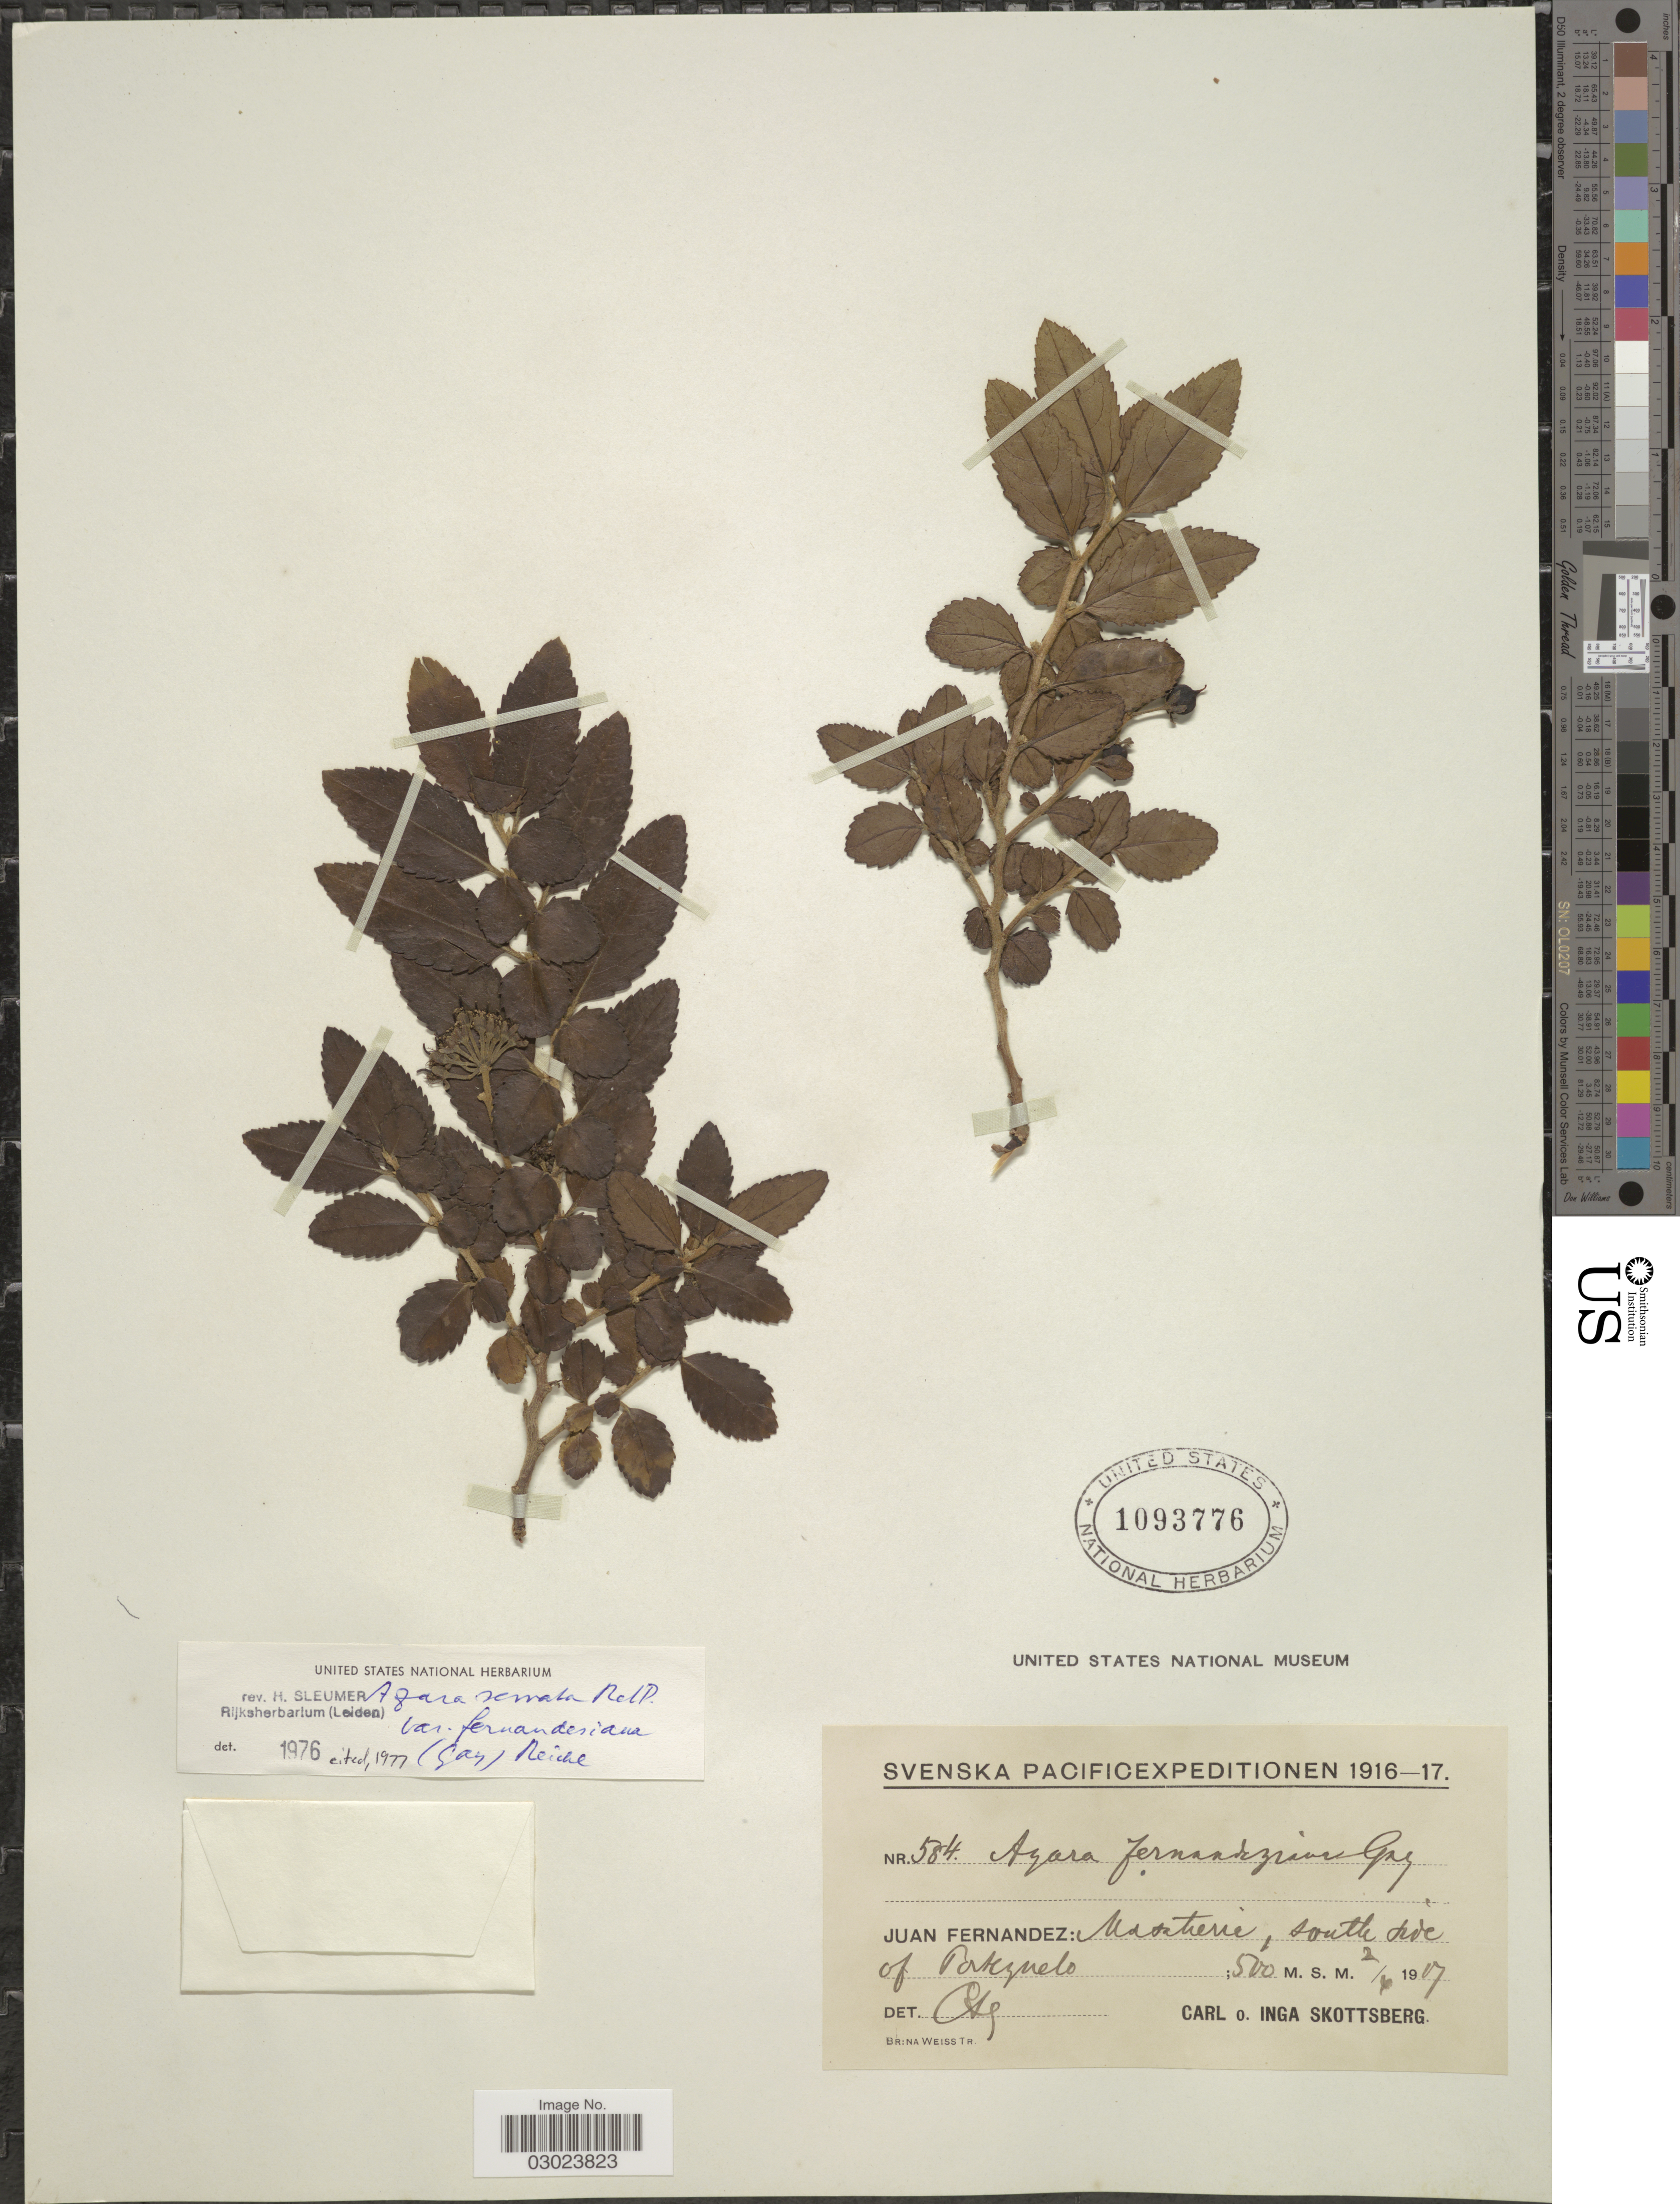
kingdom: Plantae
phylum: Tracheophyta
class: Magnoliopsida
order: Malpighiales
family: Salicaceae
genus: Azara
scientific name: Azara serrata var. fernandeziana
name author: Reiche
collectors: C. Skottsberg & I. Skottsberg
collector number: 584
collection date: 1917-06-02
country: Chile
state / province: Valparaíso (V)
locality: Svenska Pacific. Juan Fernandez: Masatierra, south side of Portezuelo.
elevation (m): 500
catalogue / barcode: US 1093776